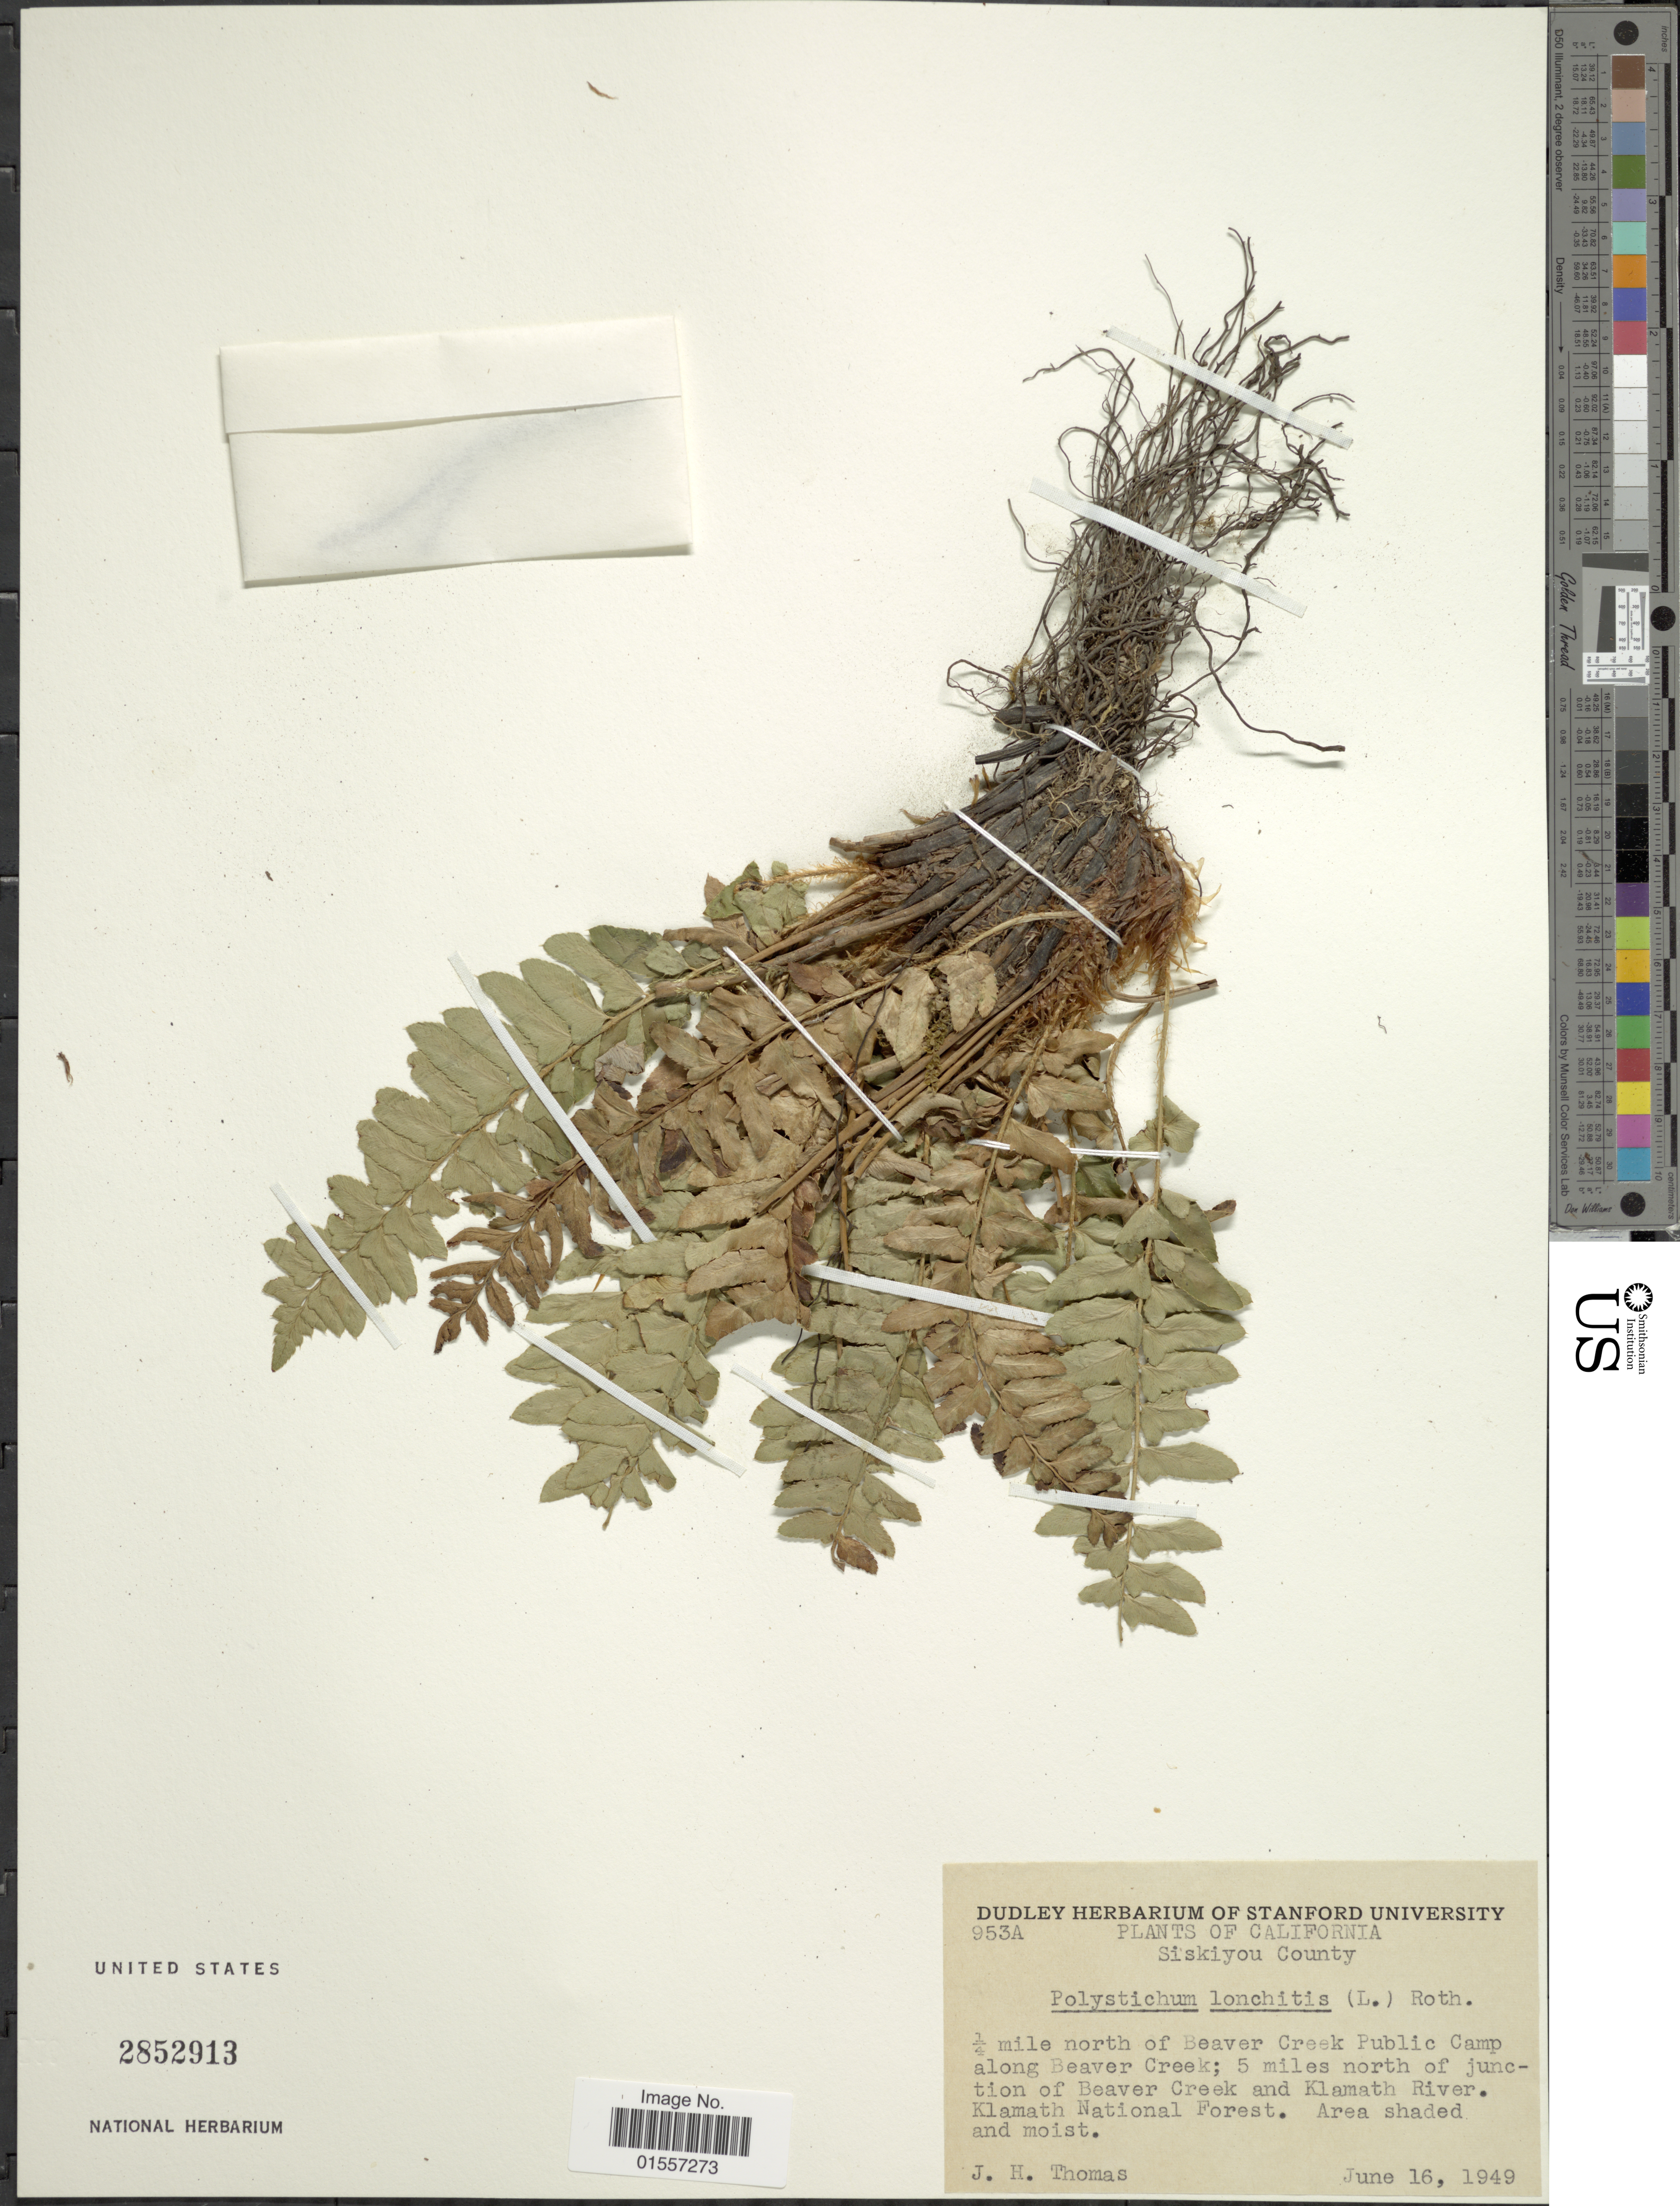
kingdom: Plantae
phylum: Tracheophyta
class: Polypodiopsida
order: Polypodiales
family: Dryopteridaceae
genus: Polystichum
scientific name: Polystichum lonchitis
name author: (Roth) L.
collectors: J. H. Thomas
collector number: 953A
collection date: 1949-06-16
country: United States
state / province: California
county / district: Siskiyou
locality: Siskiyou County, ¼ mile north of Beaver Creek Public Camp along Beaver Creek; 5 miles north of junction of Beaver Creek and Klamath River. Klamath National Forest. Area shaded and moist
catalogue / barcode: US 2852913